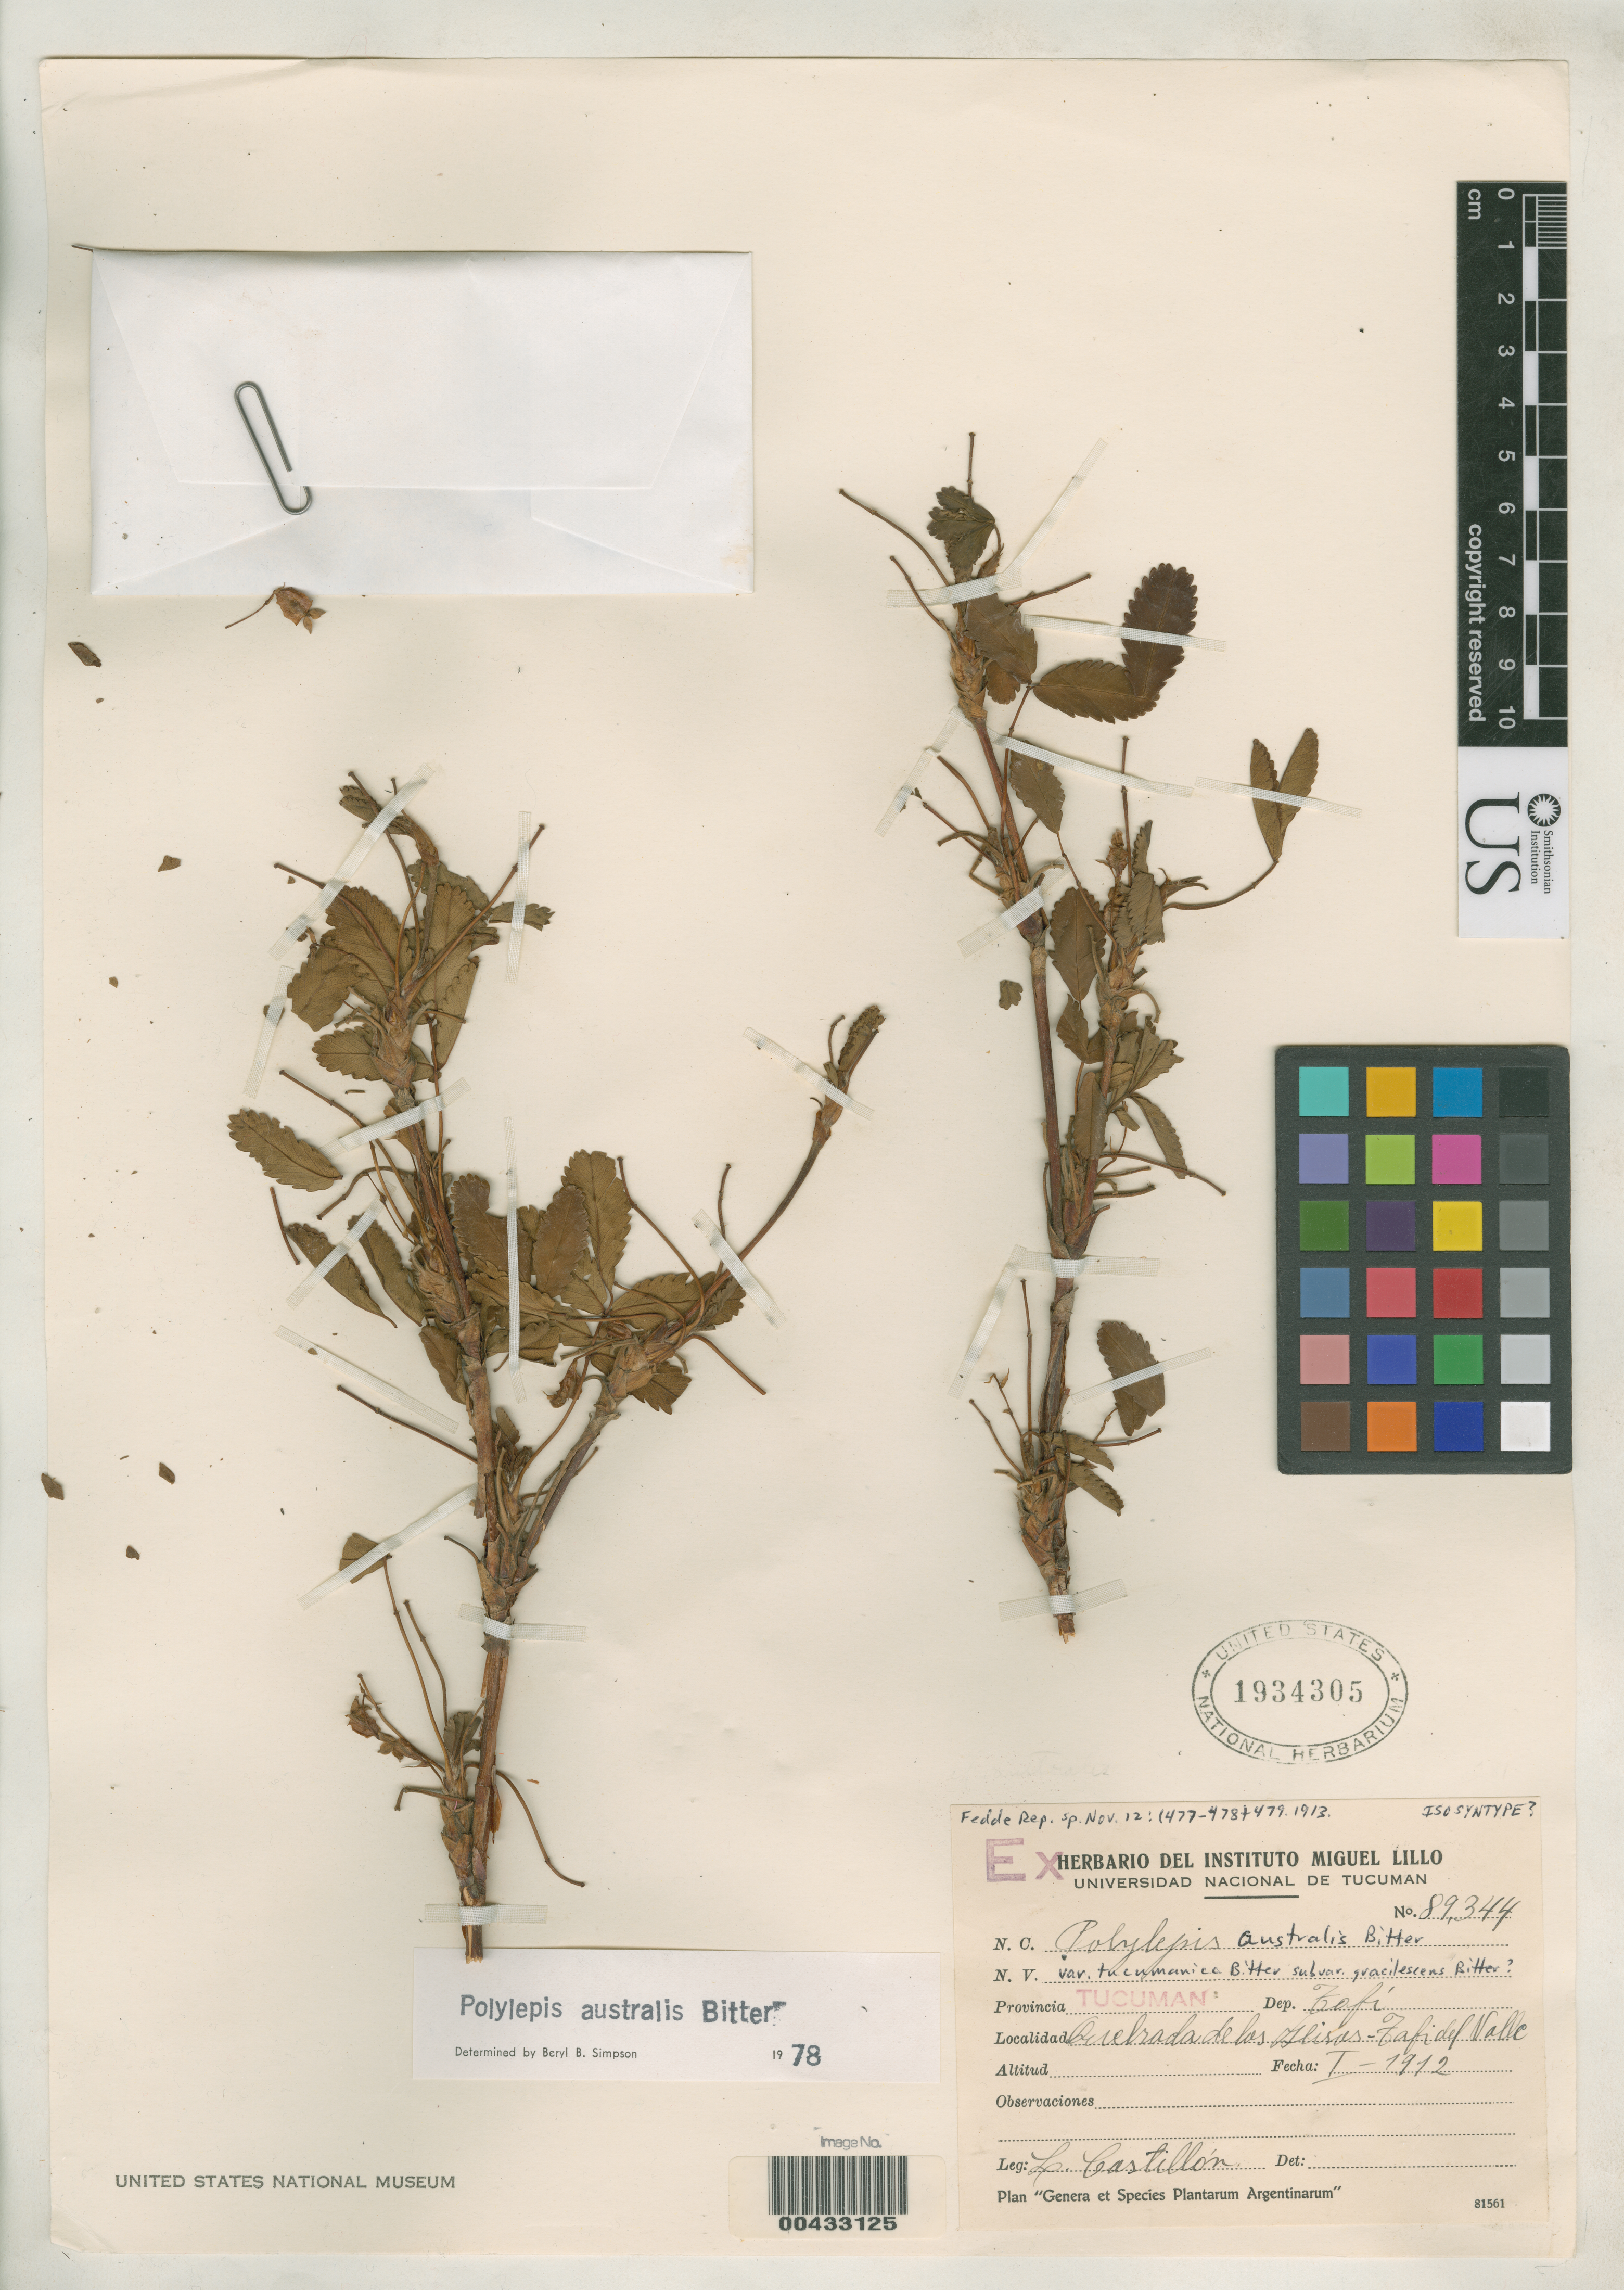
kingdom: Plantae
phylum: Tracheophyta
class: Magnoliopsida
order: Rosales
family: Rosaceae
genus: Polylepis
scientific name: Polylepis australis var. gracilescens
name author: Bitter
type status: Isosyntype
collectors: L. Castillón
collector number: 89344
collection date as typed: Jan 1912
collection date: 1912-01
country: Argentina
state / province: Tucumán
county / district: Tafí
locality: Quebrada de Los (Gliisas), Tafi del Valle.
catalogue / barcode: US 1934305